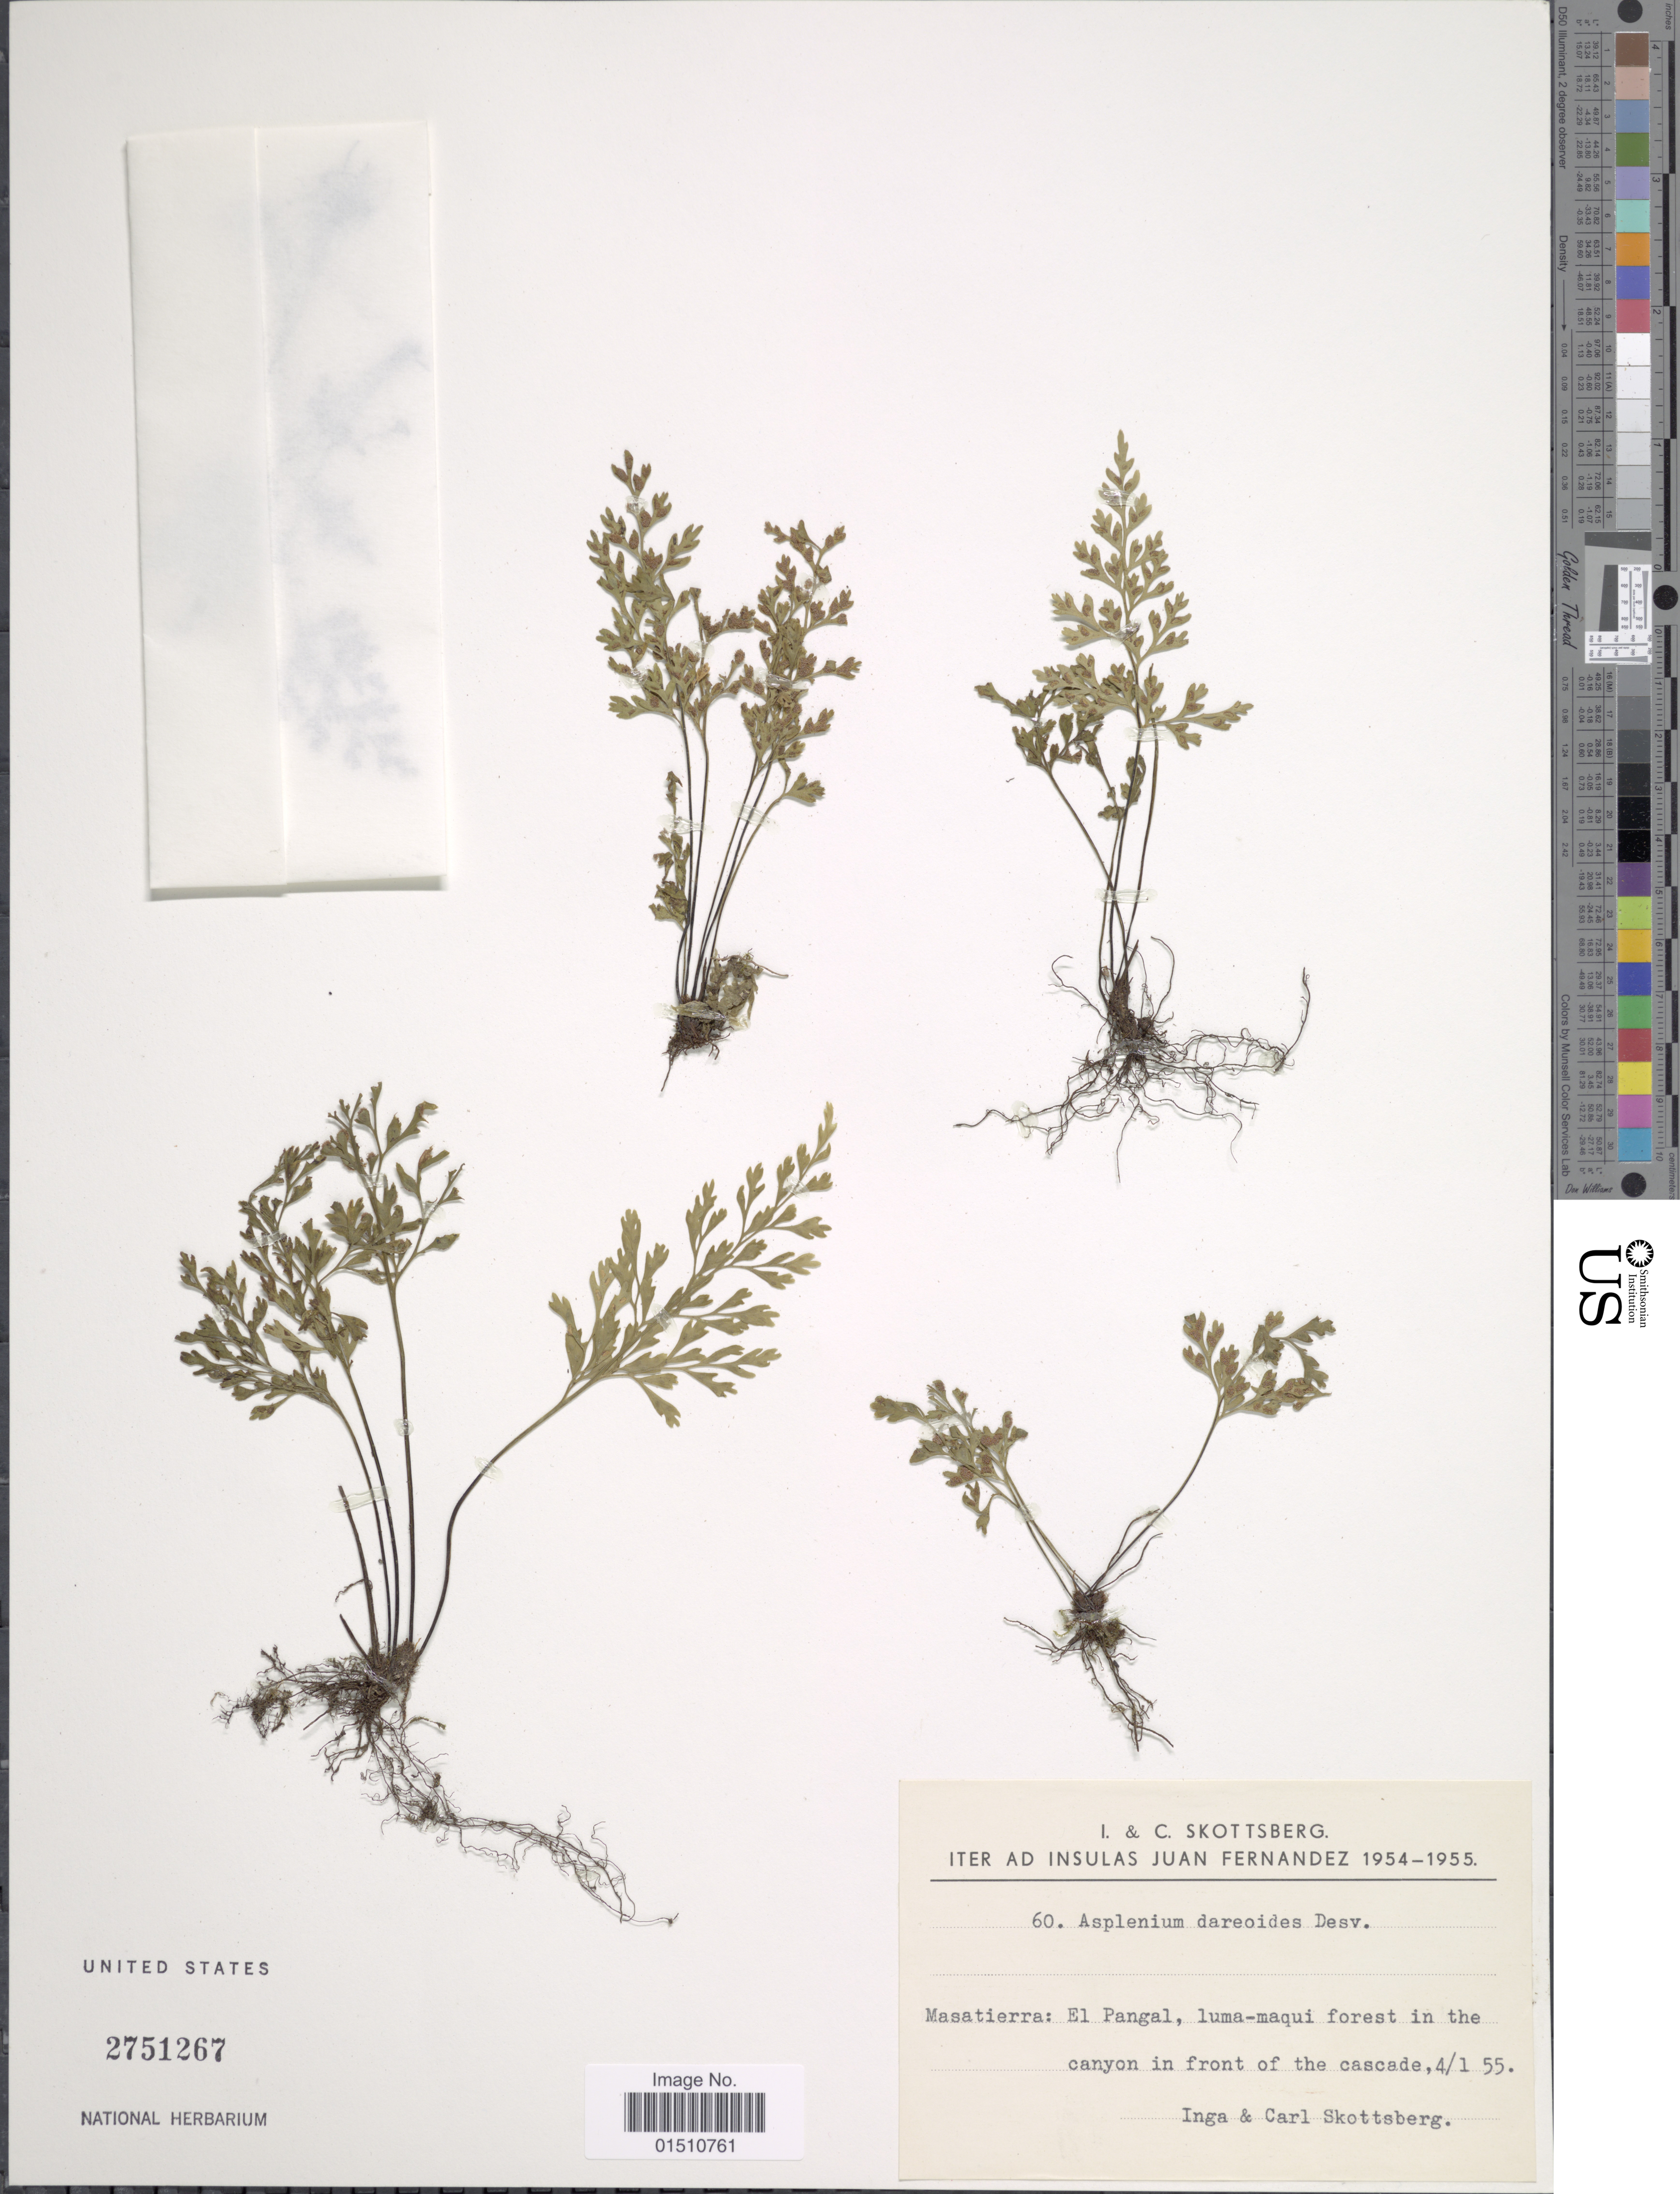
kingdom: Plantae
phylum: Tracheophyta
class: Polypodiopsida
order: Polypodiales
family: Aspleniaceae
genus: Asplenium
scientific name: Asplenium dareoides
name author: Desv.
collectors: I. Skottsberg & C. Skottsberg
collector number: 60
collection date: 1955-01-04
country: Chile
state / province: Valparaíso (V)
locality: Insulas Juan Fernandez, Masatierra: El Pangal, luma-maqui forest in the canyon in front of the cascade.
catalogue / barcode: US 2751267